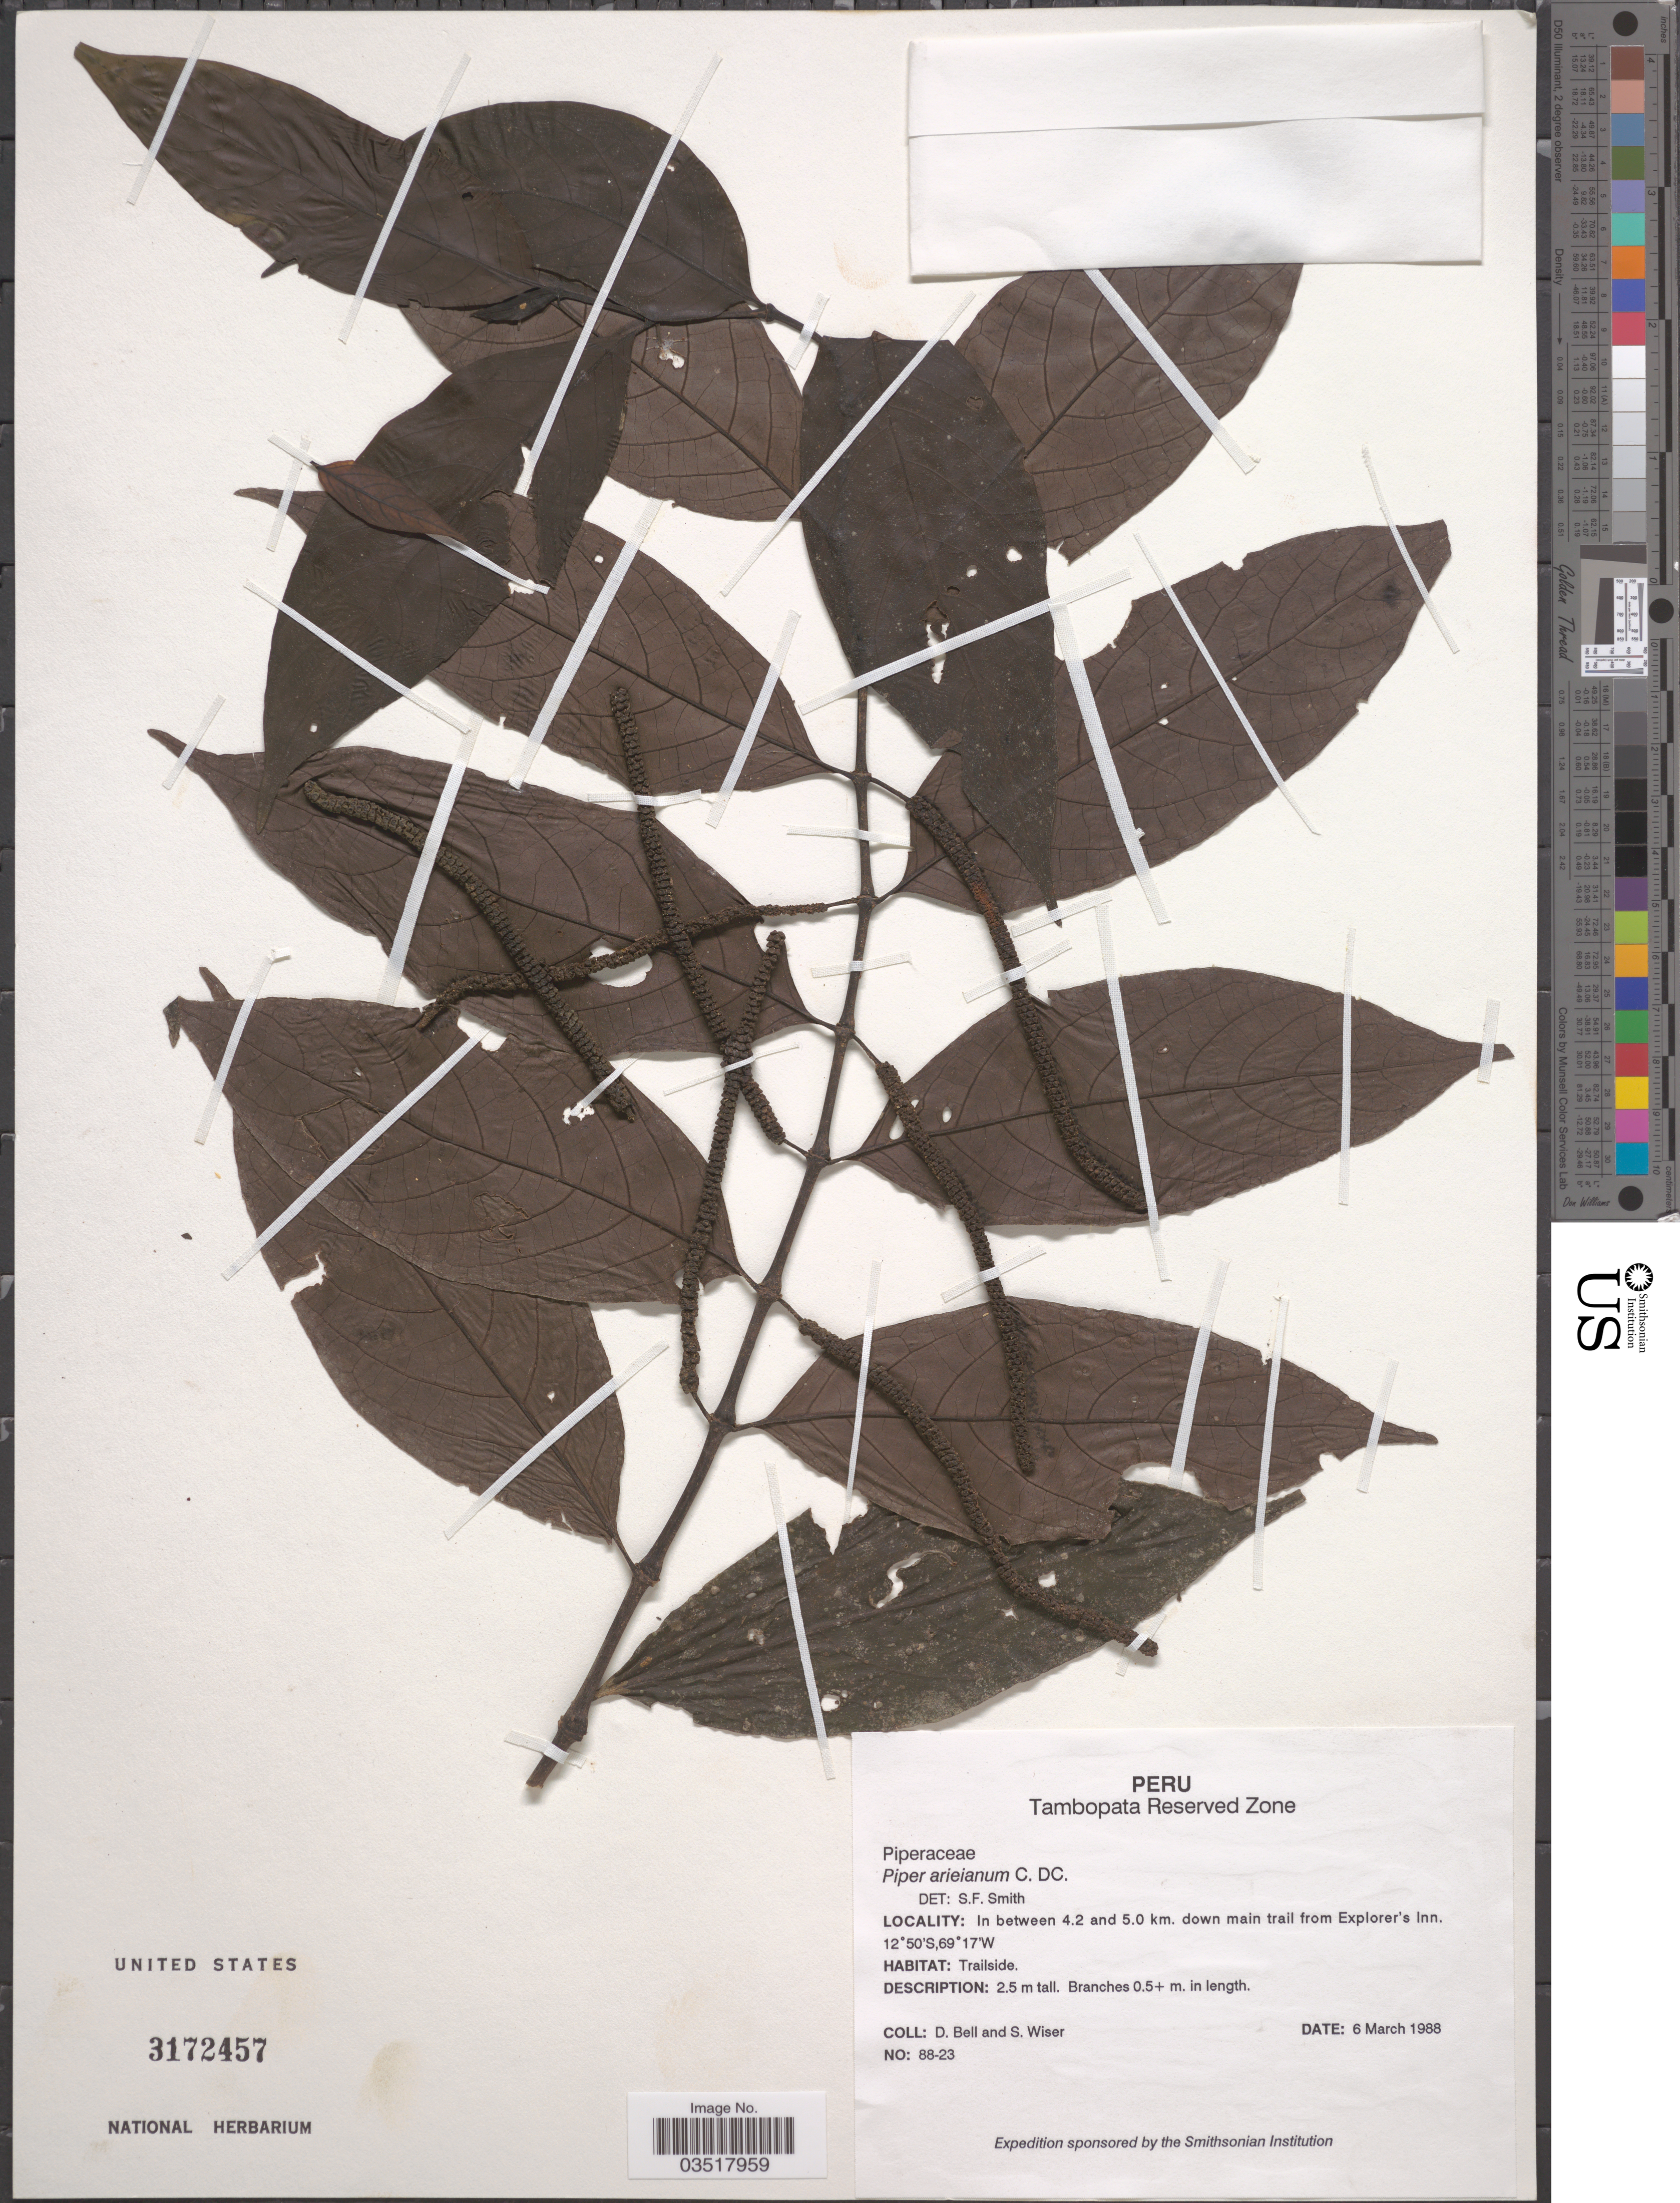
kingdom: Plantae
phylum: Tracheophyta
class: Magnoliopsida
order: Piperales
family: Piperaceae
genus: Piper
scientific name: Piper arieianum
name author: C. DC.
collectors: D. A. Bell & S. Wiser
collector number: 88-23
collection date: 1988-03-06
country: Peru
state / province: Madre de Dios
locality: Tambopata Reserved Zone. In between 4.2 and 5.0 km. down main trail from Explorer's Inn.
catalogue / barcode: US 3172457